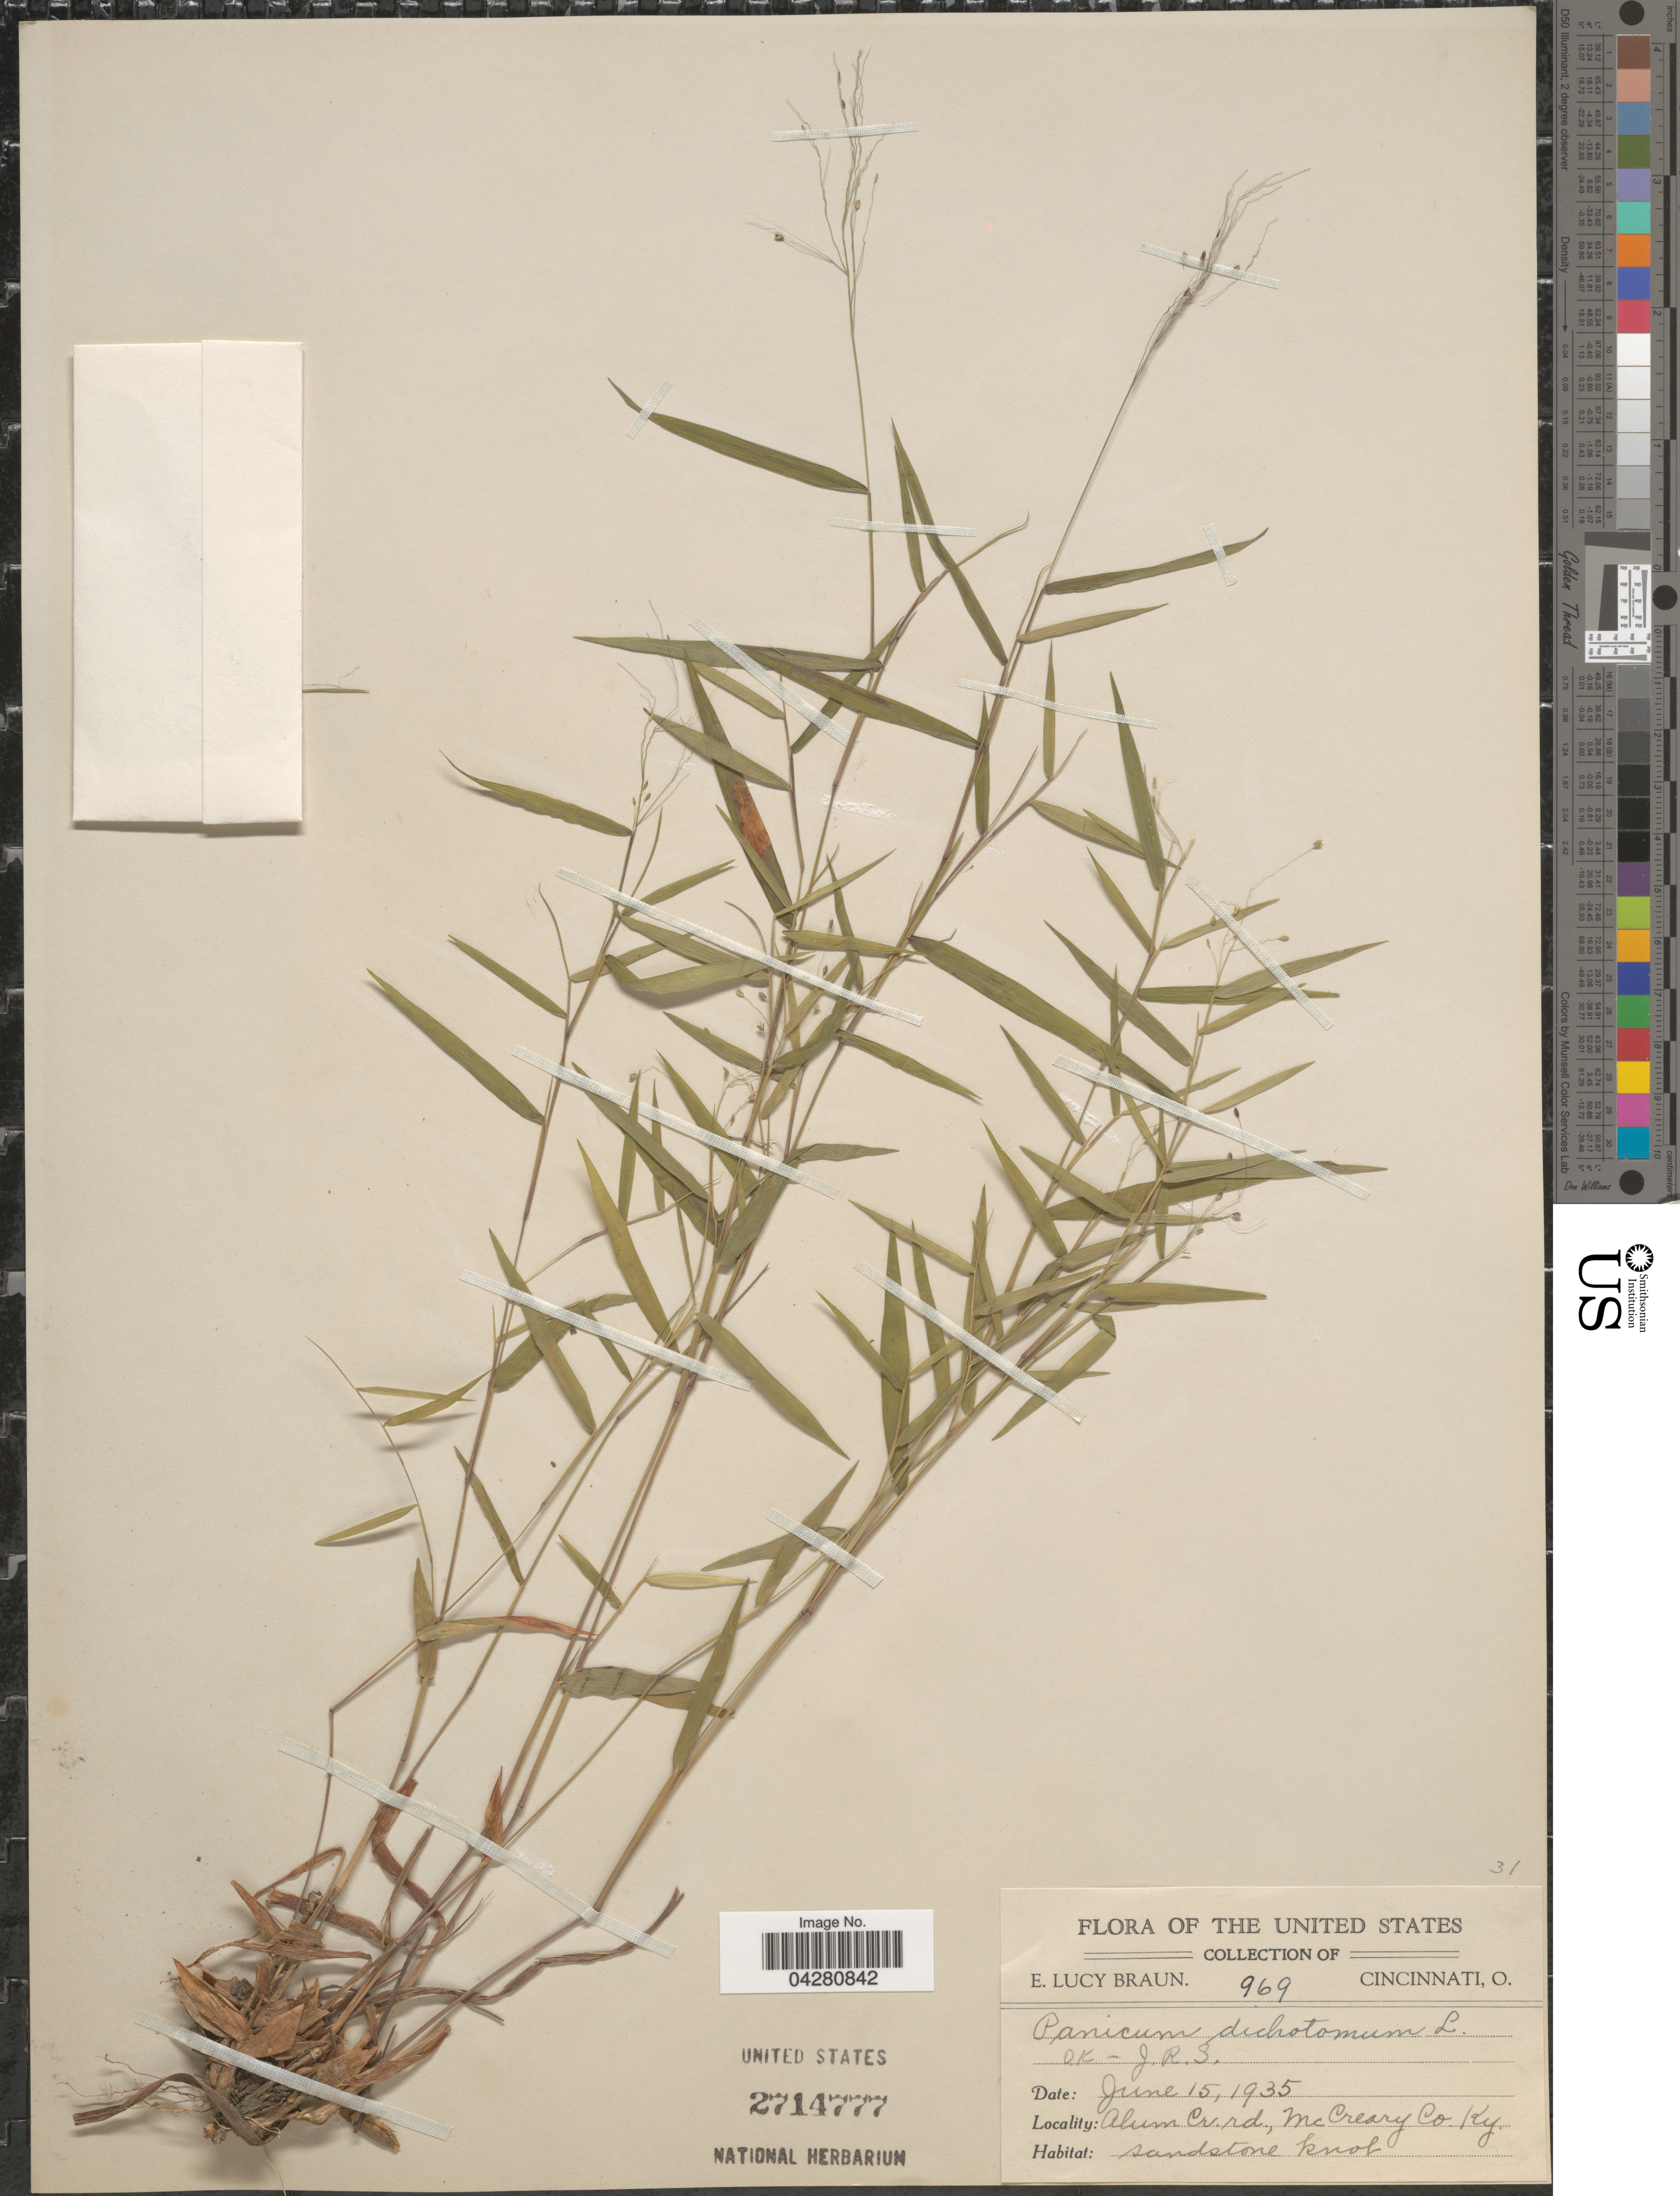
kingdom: Plantae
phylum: Tracheophyta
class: Liliopsida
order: Poales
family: Poaceae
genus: Dichanthelium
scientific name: Dichanthelium dichotomum var. dichotomum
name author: (L.) Gould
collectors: E. L. Braun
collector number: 969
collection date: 1935-06-15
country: United States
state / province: Kentucky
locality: Alum Cr. rd., Mc Creary Co. Sandstone knob.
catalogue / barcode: US 2714777